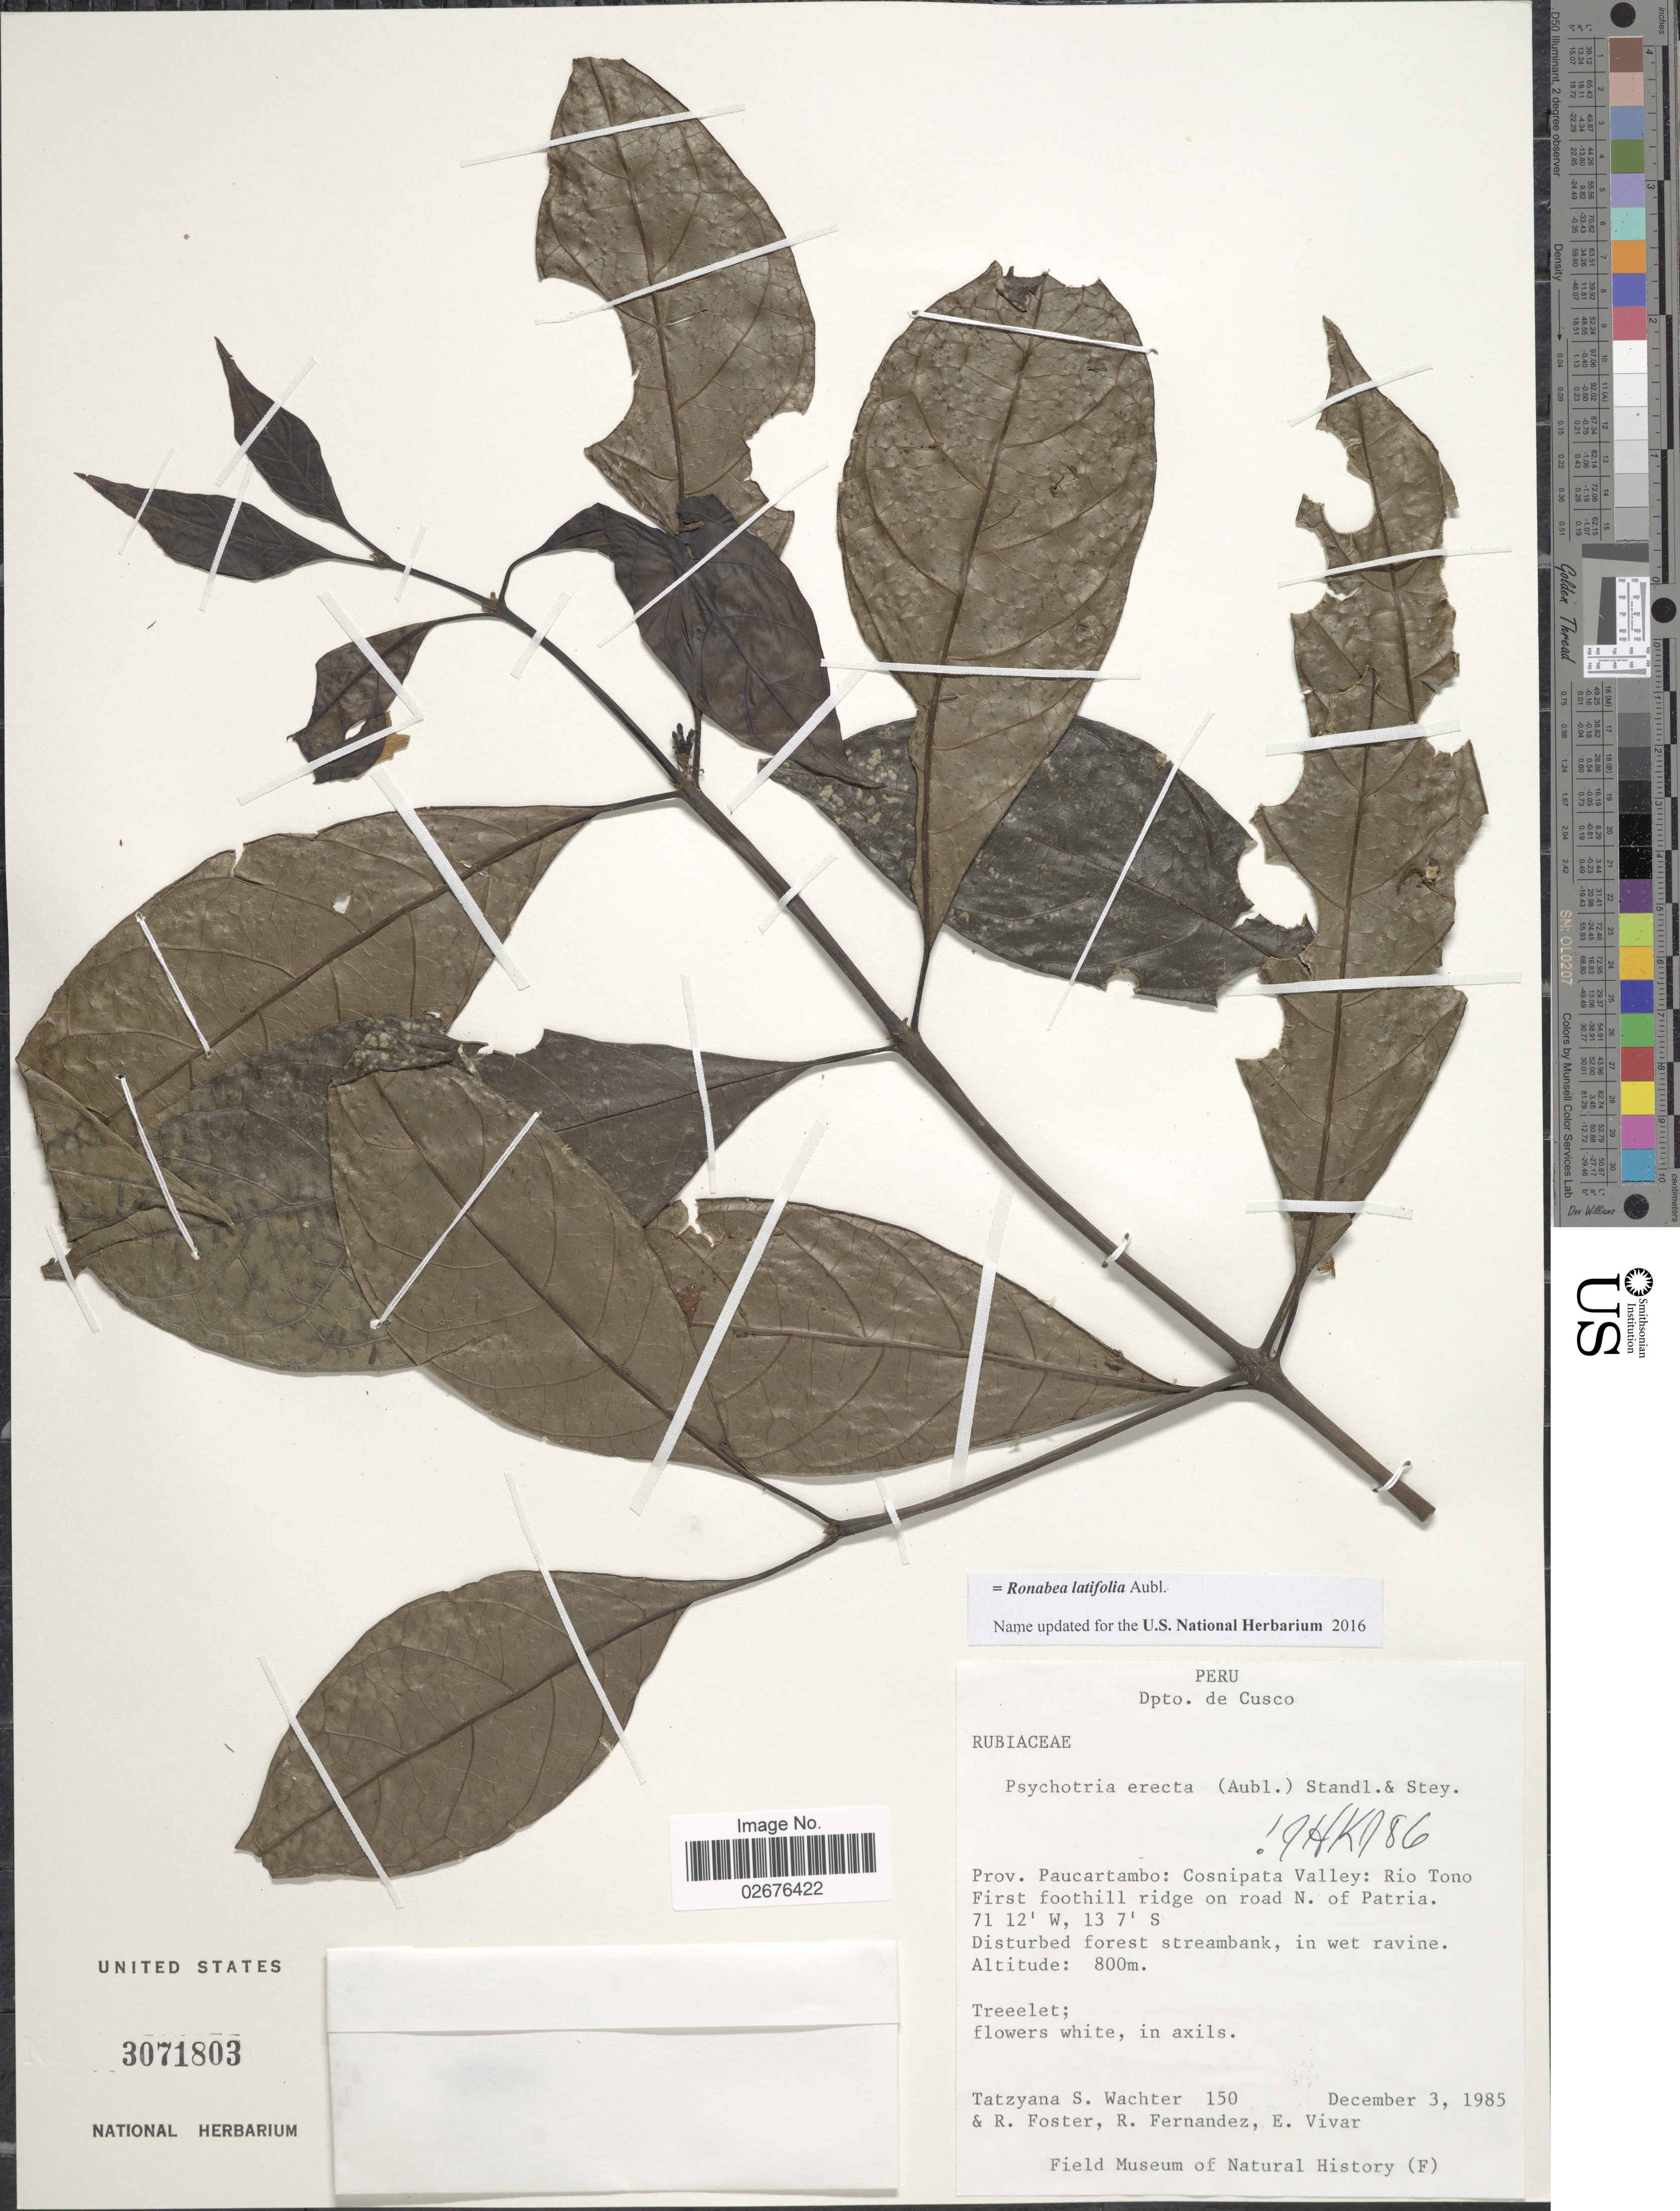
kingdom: Plantae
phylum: Tracheophyta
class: Magnoliopsida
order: Gentianales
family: Rubiaceae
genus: Ronabea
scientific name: Ronabea latifolia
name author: Aubl.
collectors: T. Wachter, R. Foster, R. Fernandez & E. Vivar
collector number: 150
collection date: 1985-12-03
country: Peru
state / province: Cusco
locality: Prov. Paucartambo: Cosnipata Valley: Rio Tono, First foothill ridge on road N. of Patria, disturbed forest streambank, in wet ravine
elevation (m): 800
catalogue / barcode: US 3071803